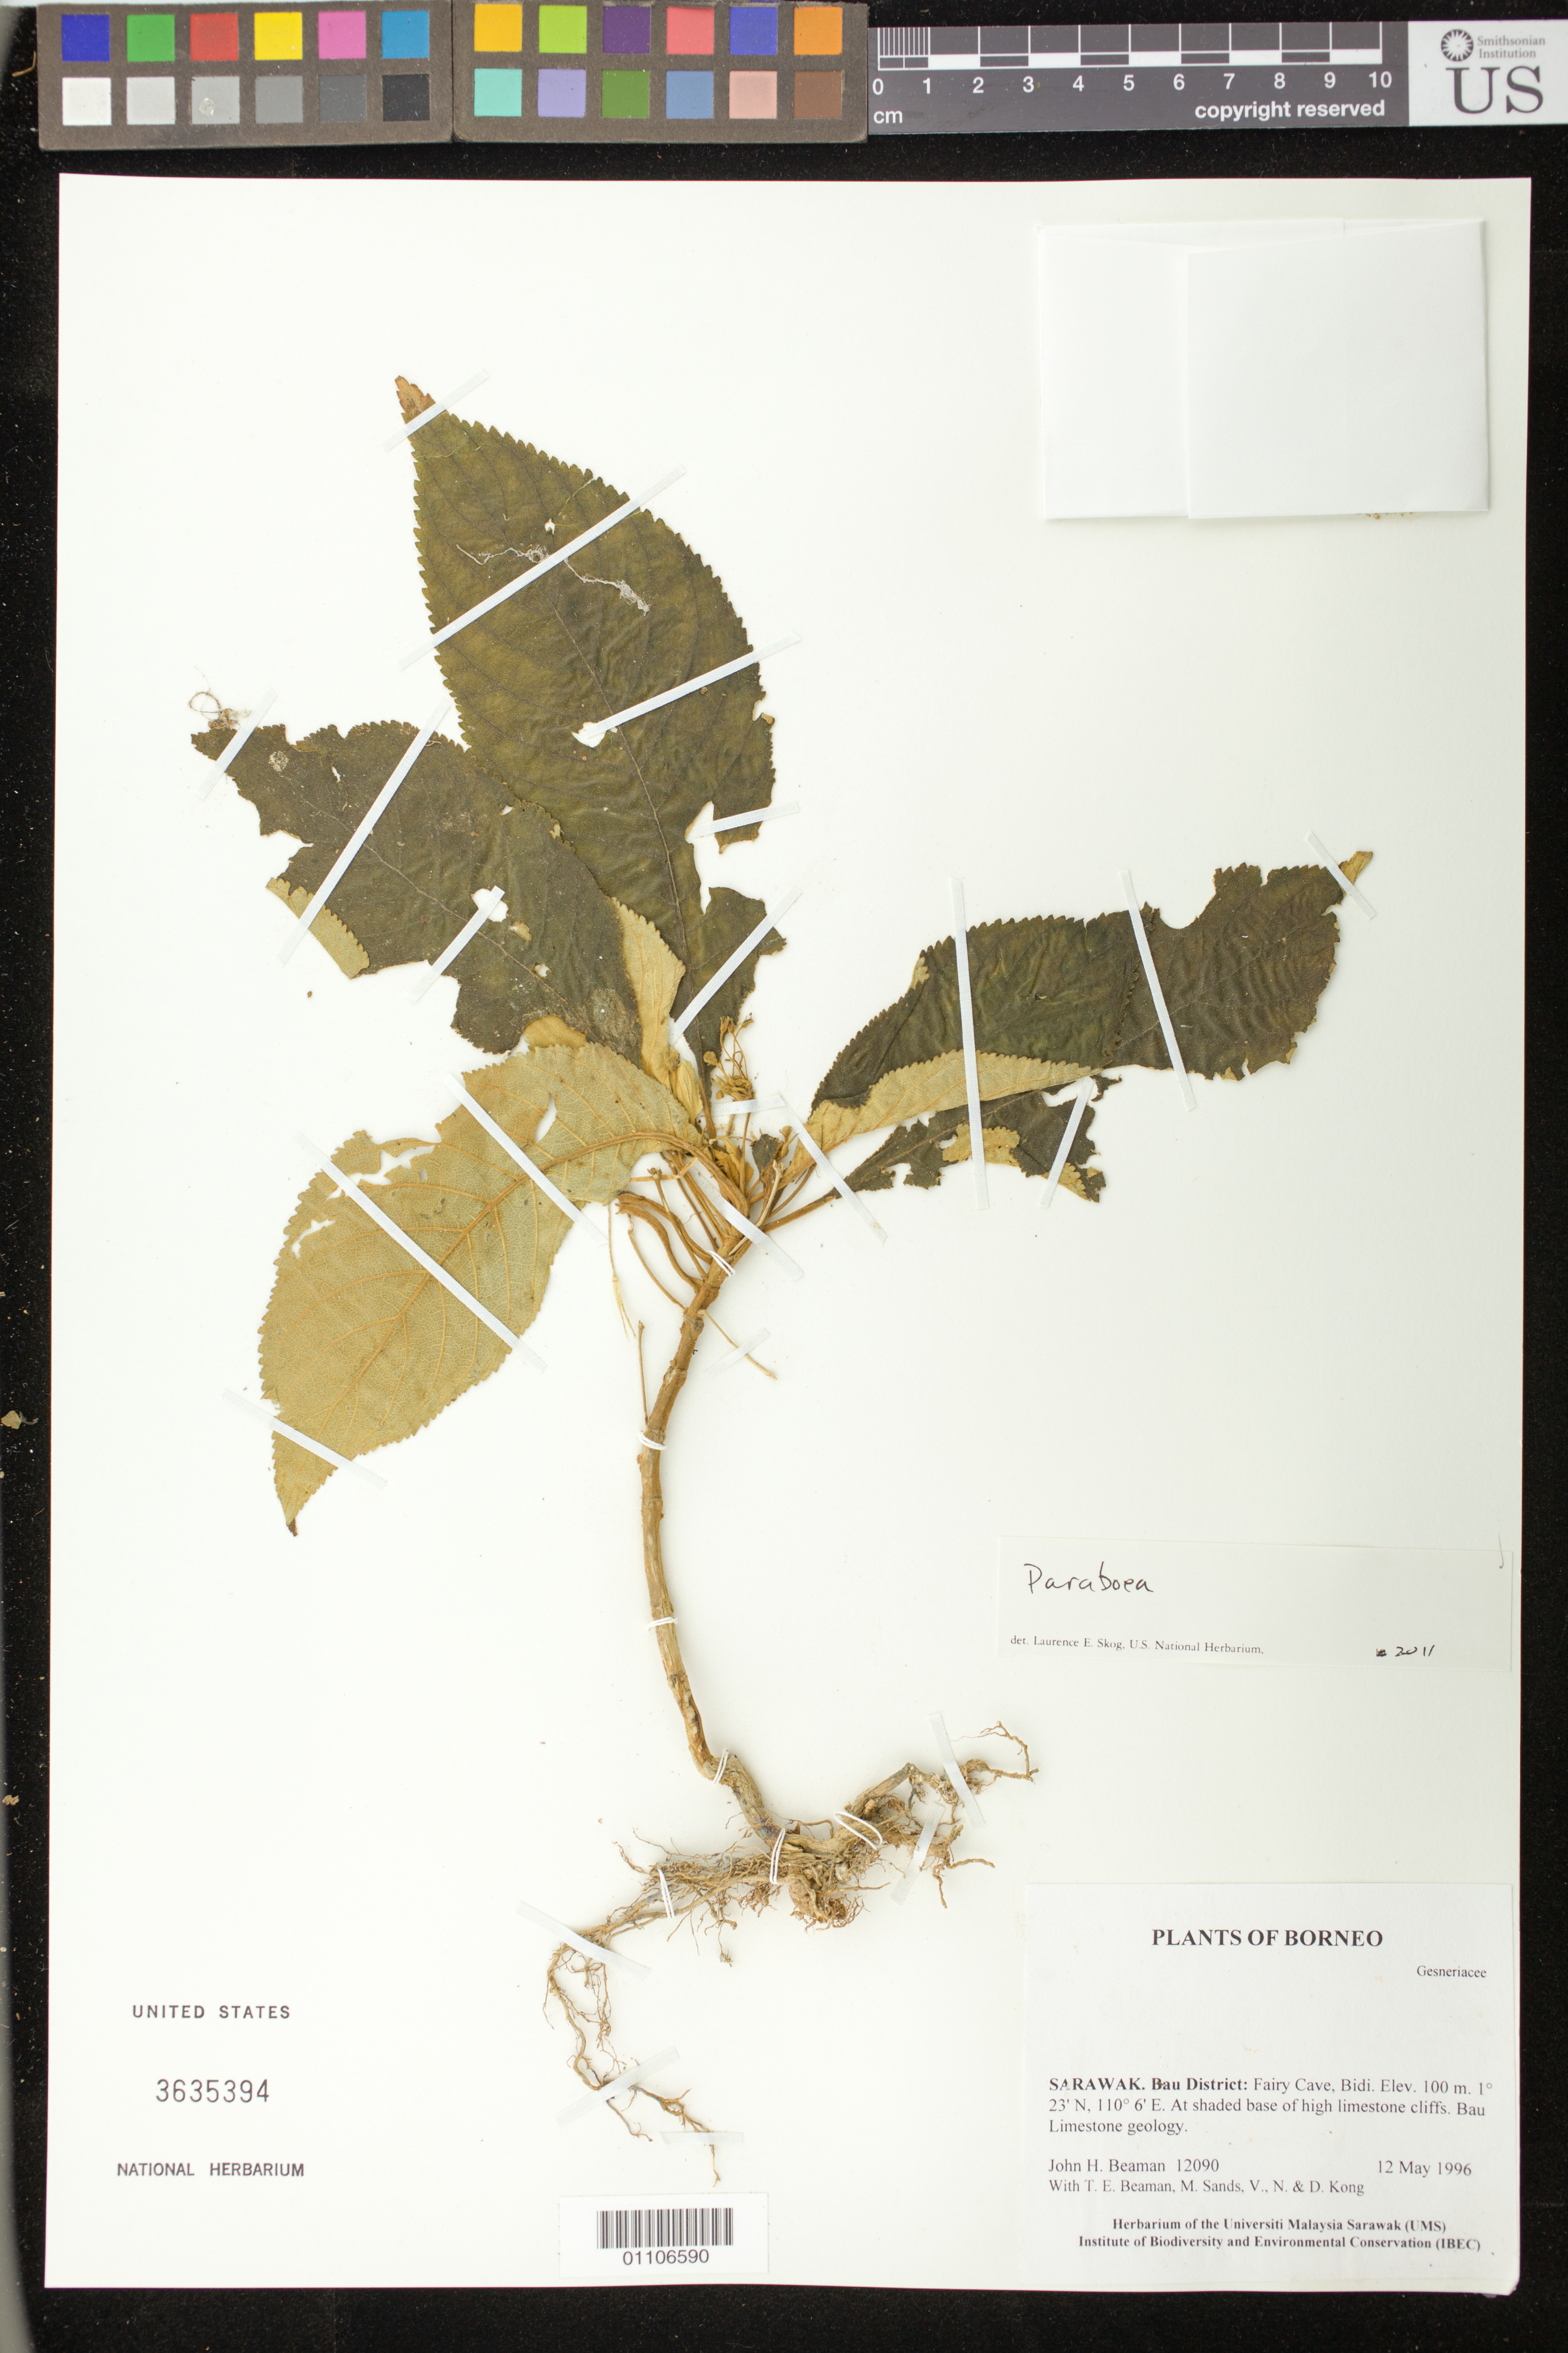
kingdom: Plantae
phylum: Tracheophyta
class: Magnoliopsida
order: Lamiales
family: Gesneriaceae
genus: Paraboea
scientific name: Paraboea sp.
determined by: Skog, Laurence E.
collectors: J. H. Beaman & et al.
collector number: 12090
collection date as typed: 12 May 1996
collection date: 1996-05-12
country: Malaysia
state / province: Sarawak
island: Borneo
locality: Bau District: Fairy Cave, Bidi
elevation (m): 100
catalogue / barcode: US 3635394